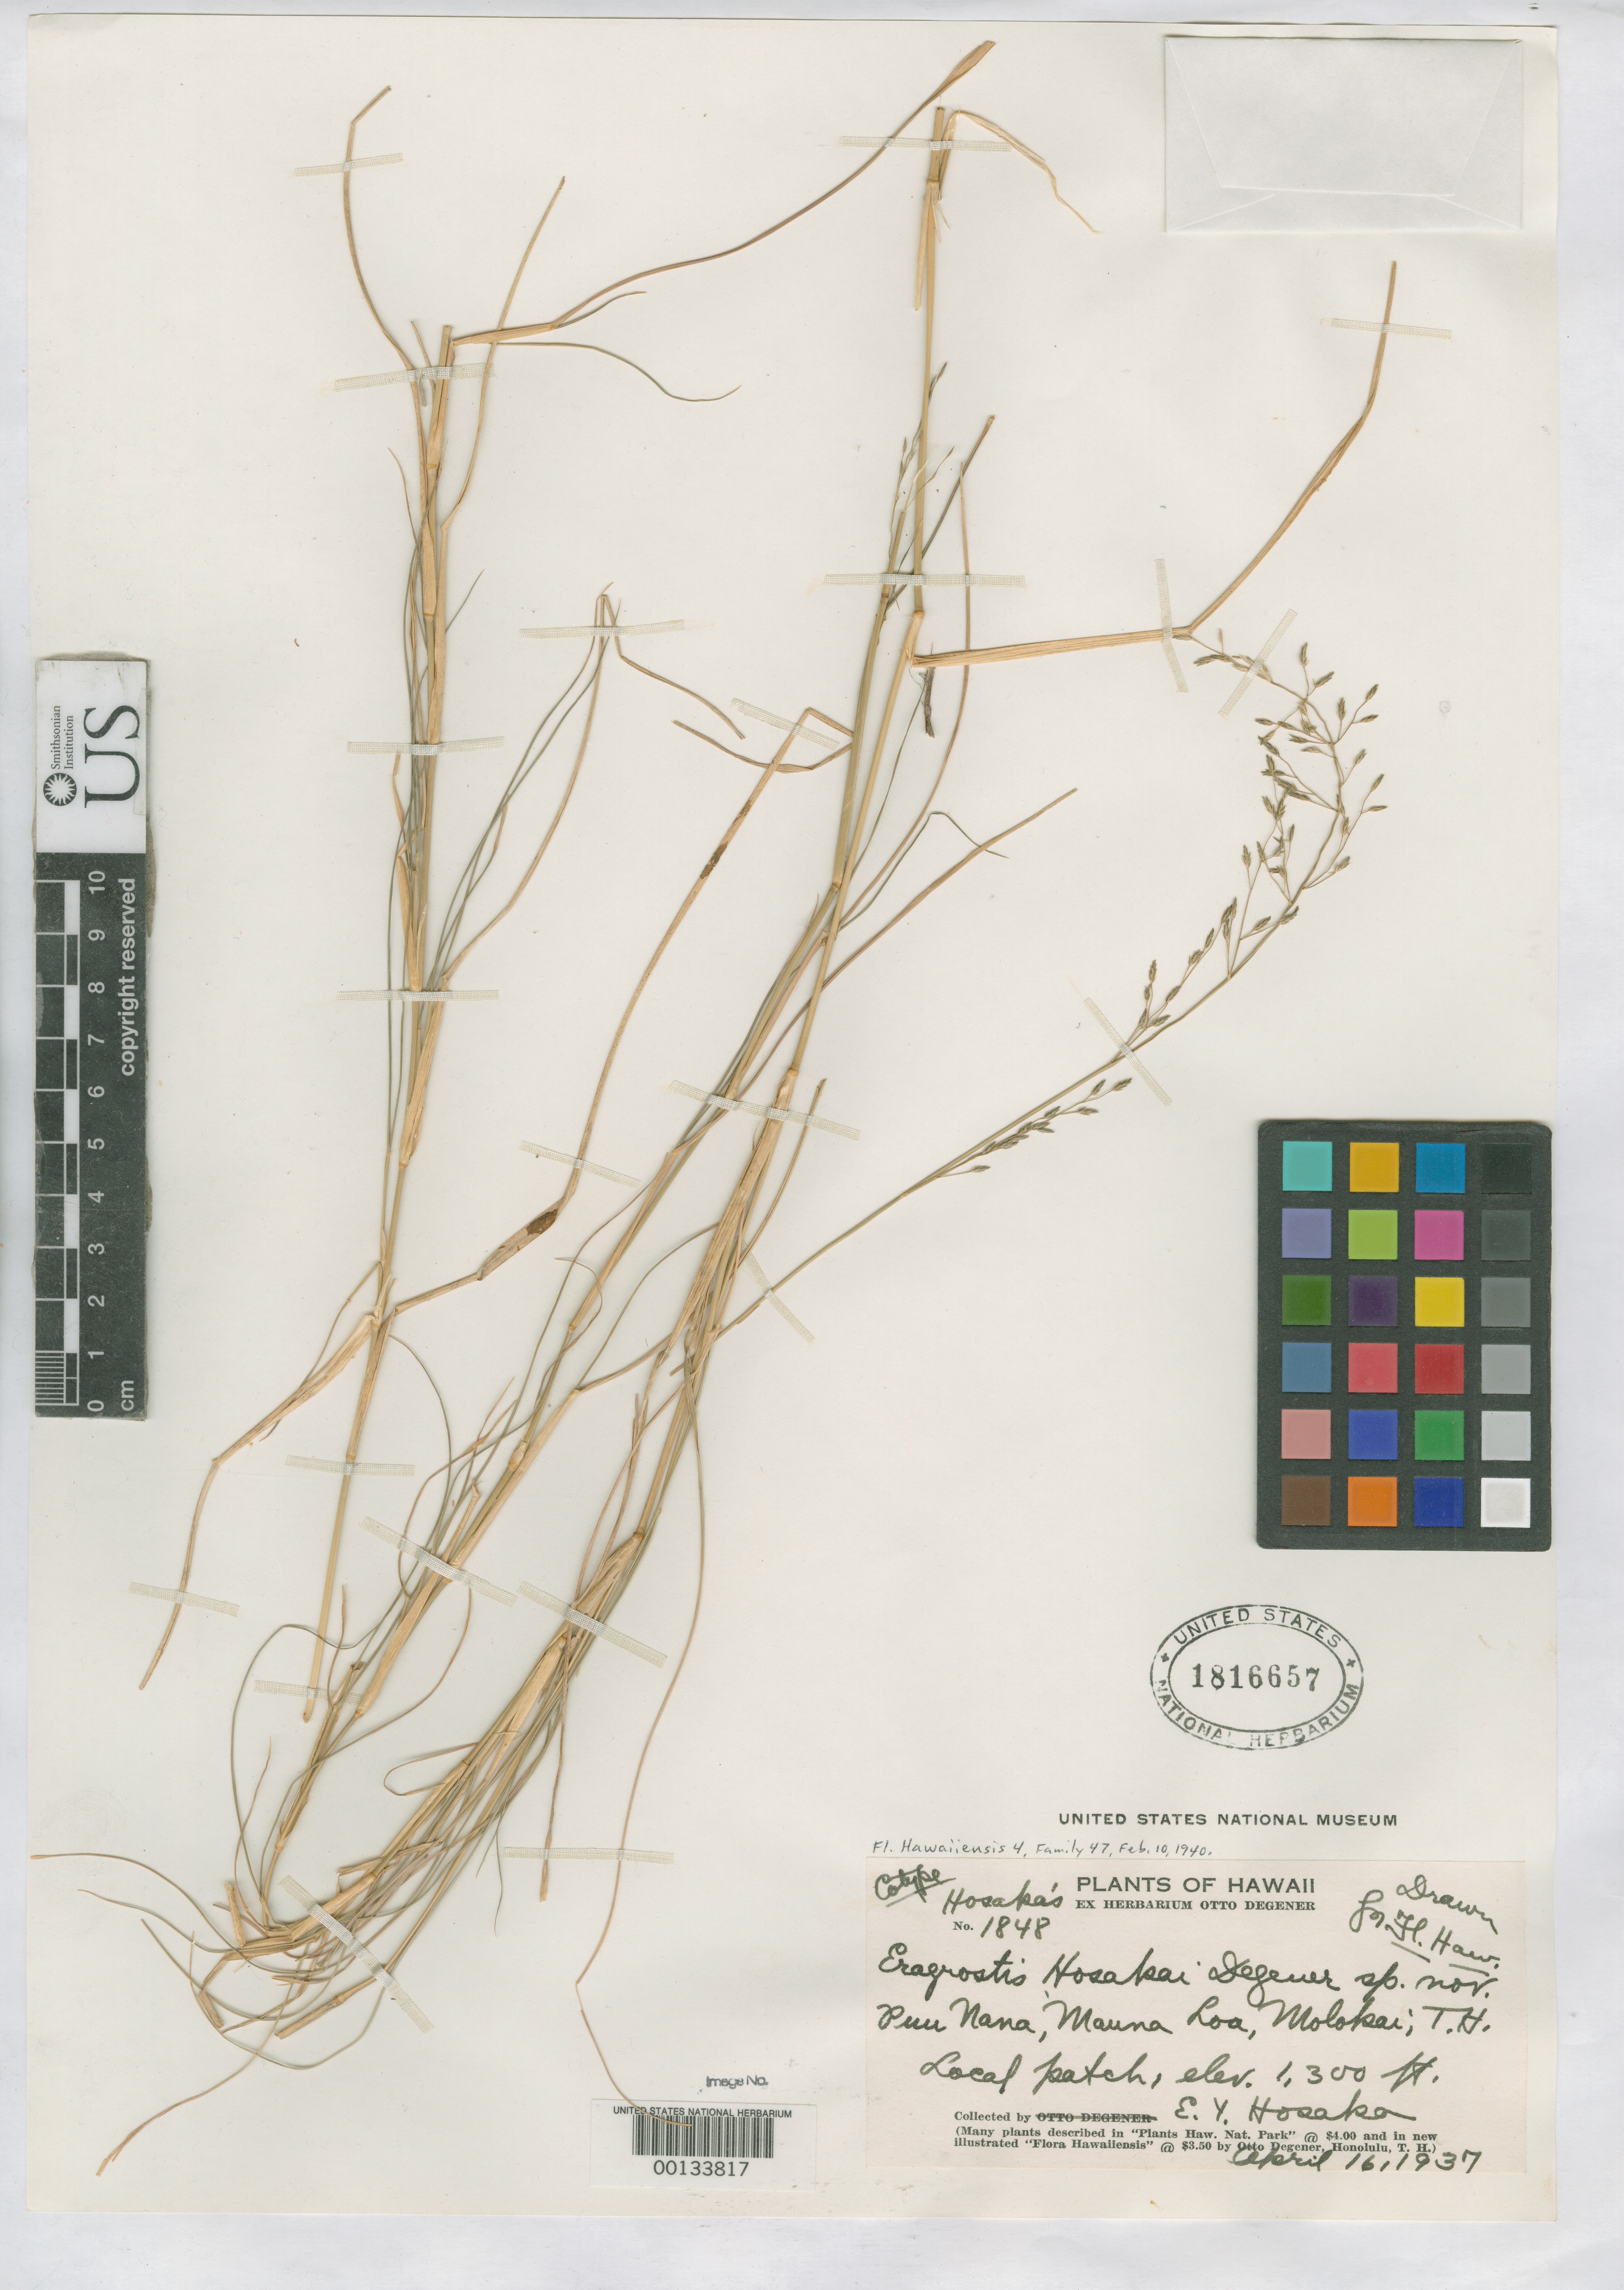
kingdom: Plantae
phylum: Tracheophyta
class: Liliopsida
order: Poales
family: Poaceae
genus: Eragrostis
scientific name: Eragrostis hosakai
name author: O. Deg.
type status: Isotype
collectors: E. Y. Hosaka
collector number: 1848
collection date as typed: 16 Apr 1937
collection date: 1937-04-16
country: United States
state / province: Hawaii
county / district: Maui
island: Moloka'i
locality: Puu Nana, Mauna Loa.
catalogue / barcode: US 1816657